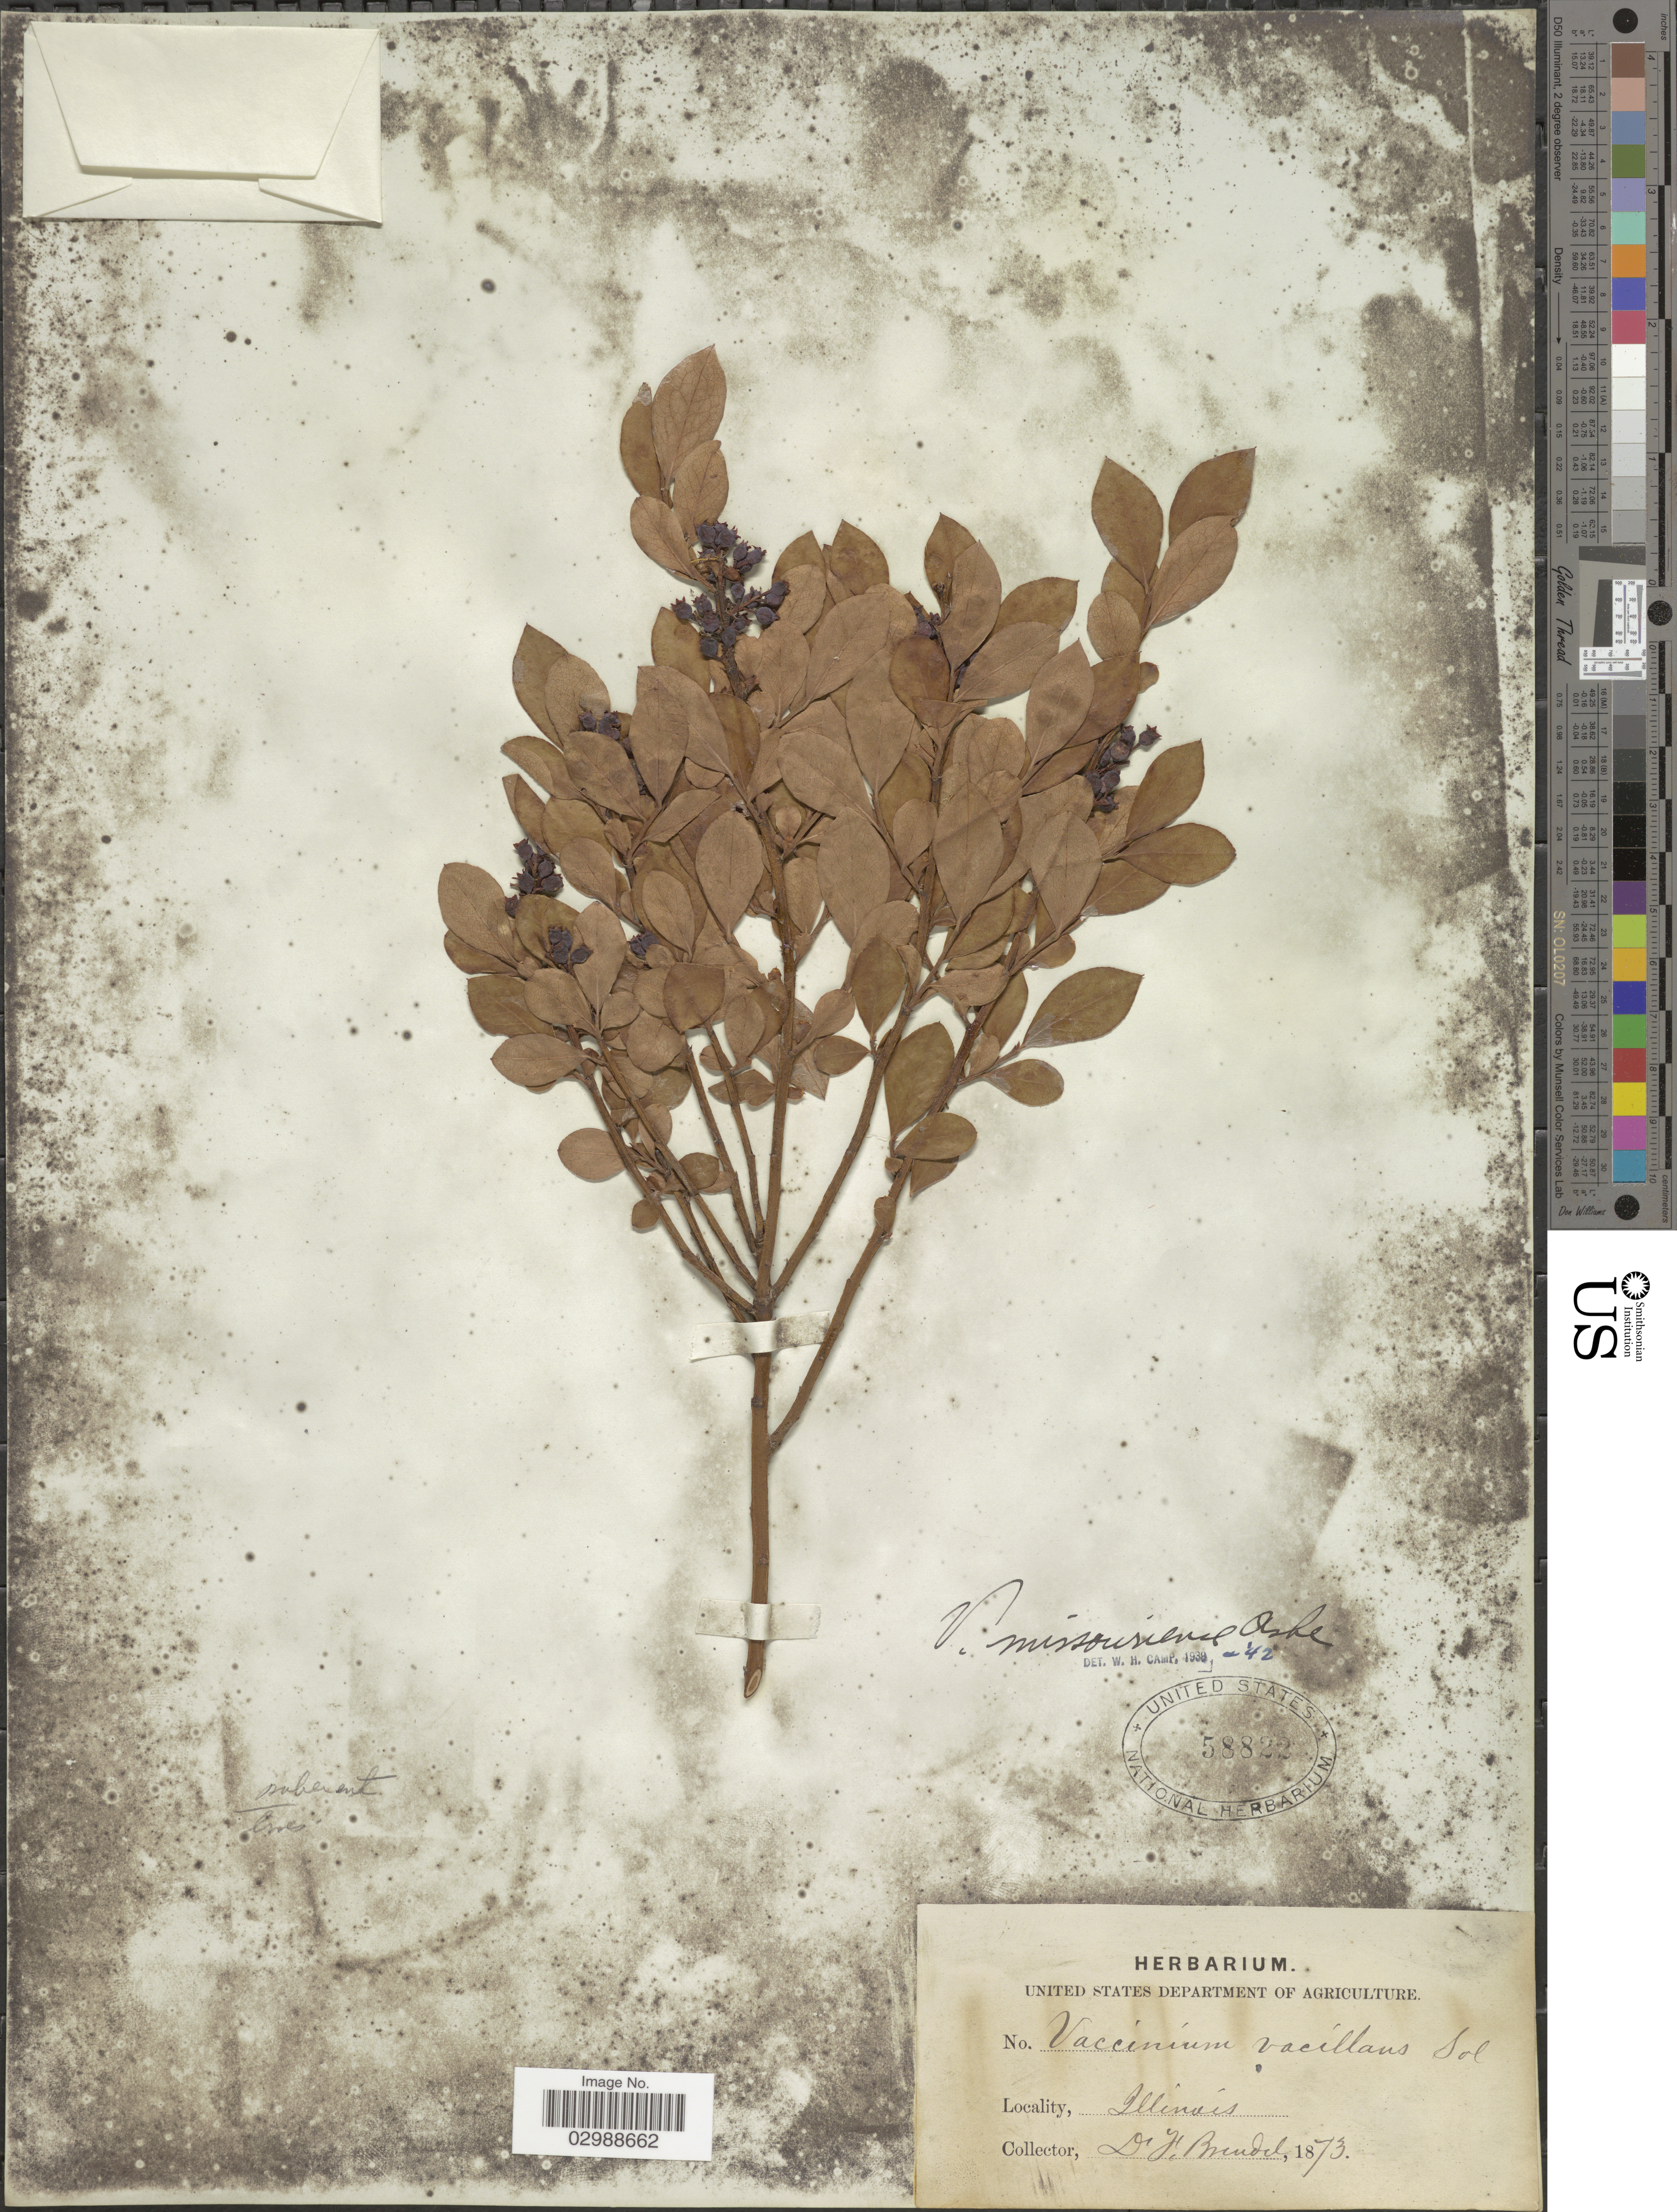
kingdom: Plantae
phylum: Tracheophyta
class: Magnoliopsida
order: Ericales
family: Ericaceae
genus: Vaccinium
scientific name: Vaccinium missouriense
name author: (Ashe) Ashe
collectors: F. Brendel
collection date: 1873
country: United States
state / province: Illinois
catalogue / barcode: US 58822